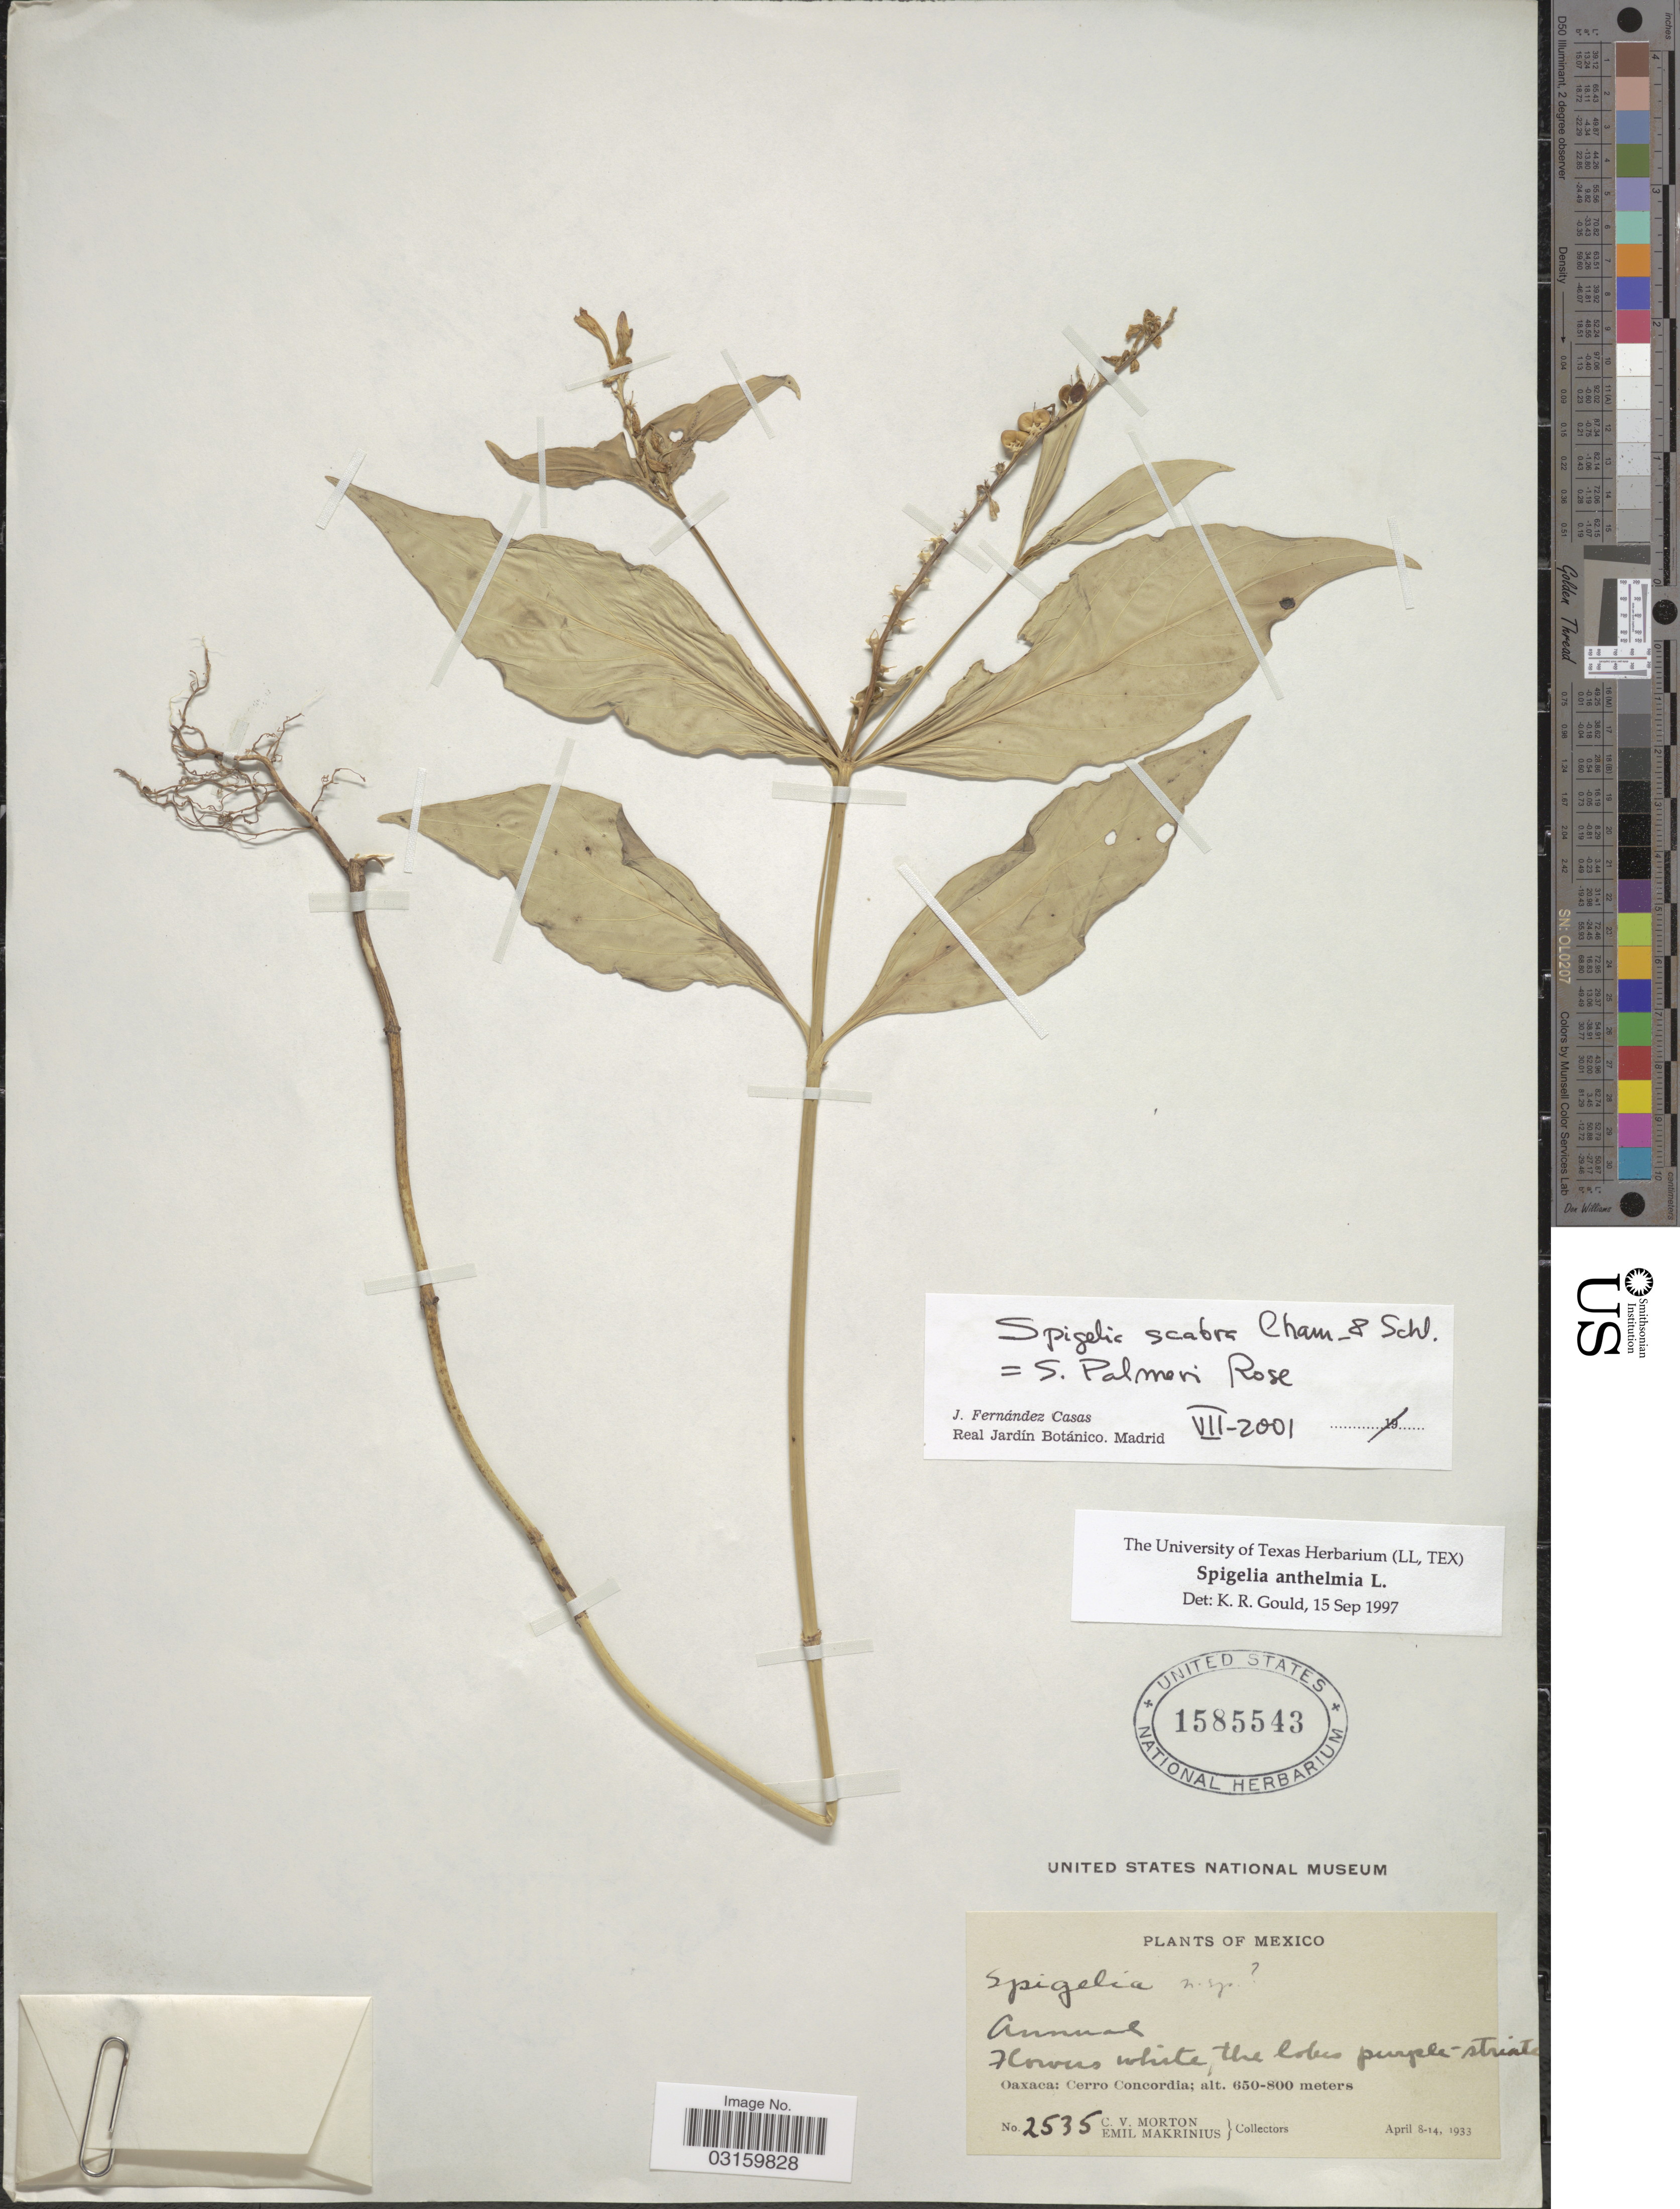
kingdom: Plantae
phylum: Tracheophyta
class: Magnoliopsida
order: Gentianales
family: Loganiaceae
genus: Spigelia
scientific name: Spigelia humboldtiana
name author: Cham. & Schltdl.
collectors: C. V. Morton & E. Makrinius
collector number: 2535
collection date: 1933-04-08/1933-04-14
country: Mexico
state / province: Oaxaca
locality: Cerro Concordia.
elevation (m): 650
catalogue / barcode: US 1585543